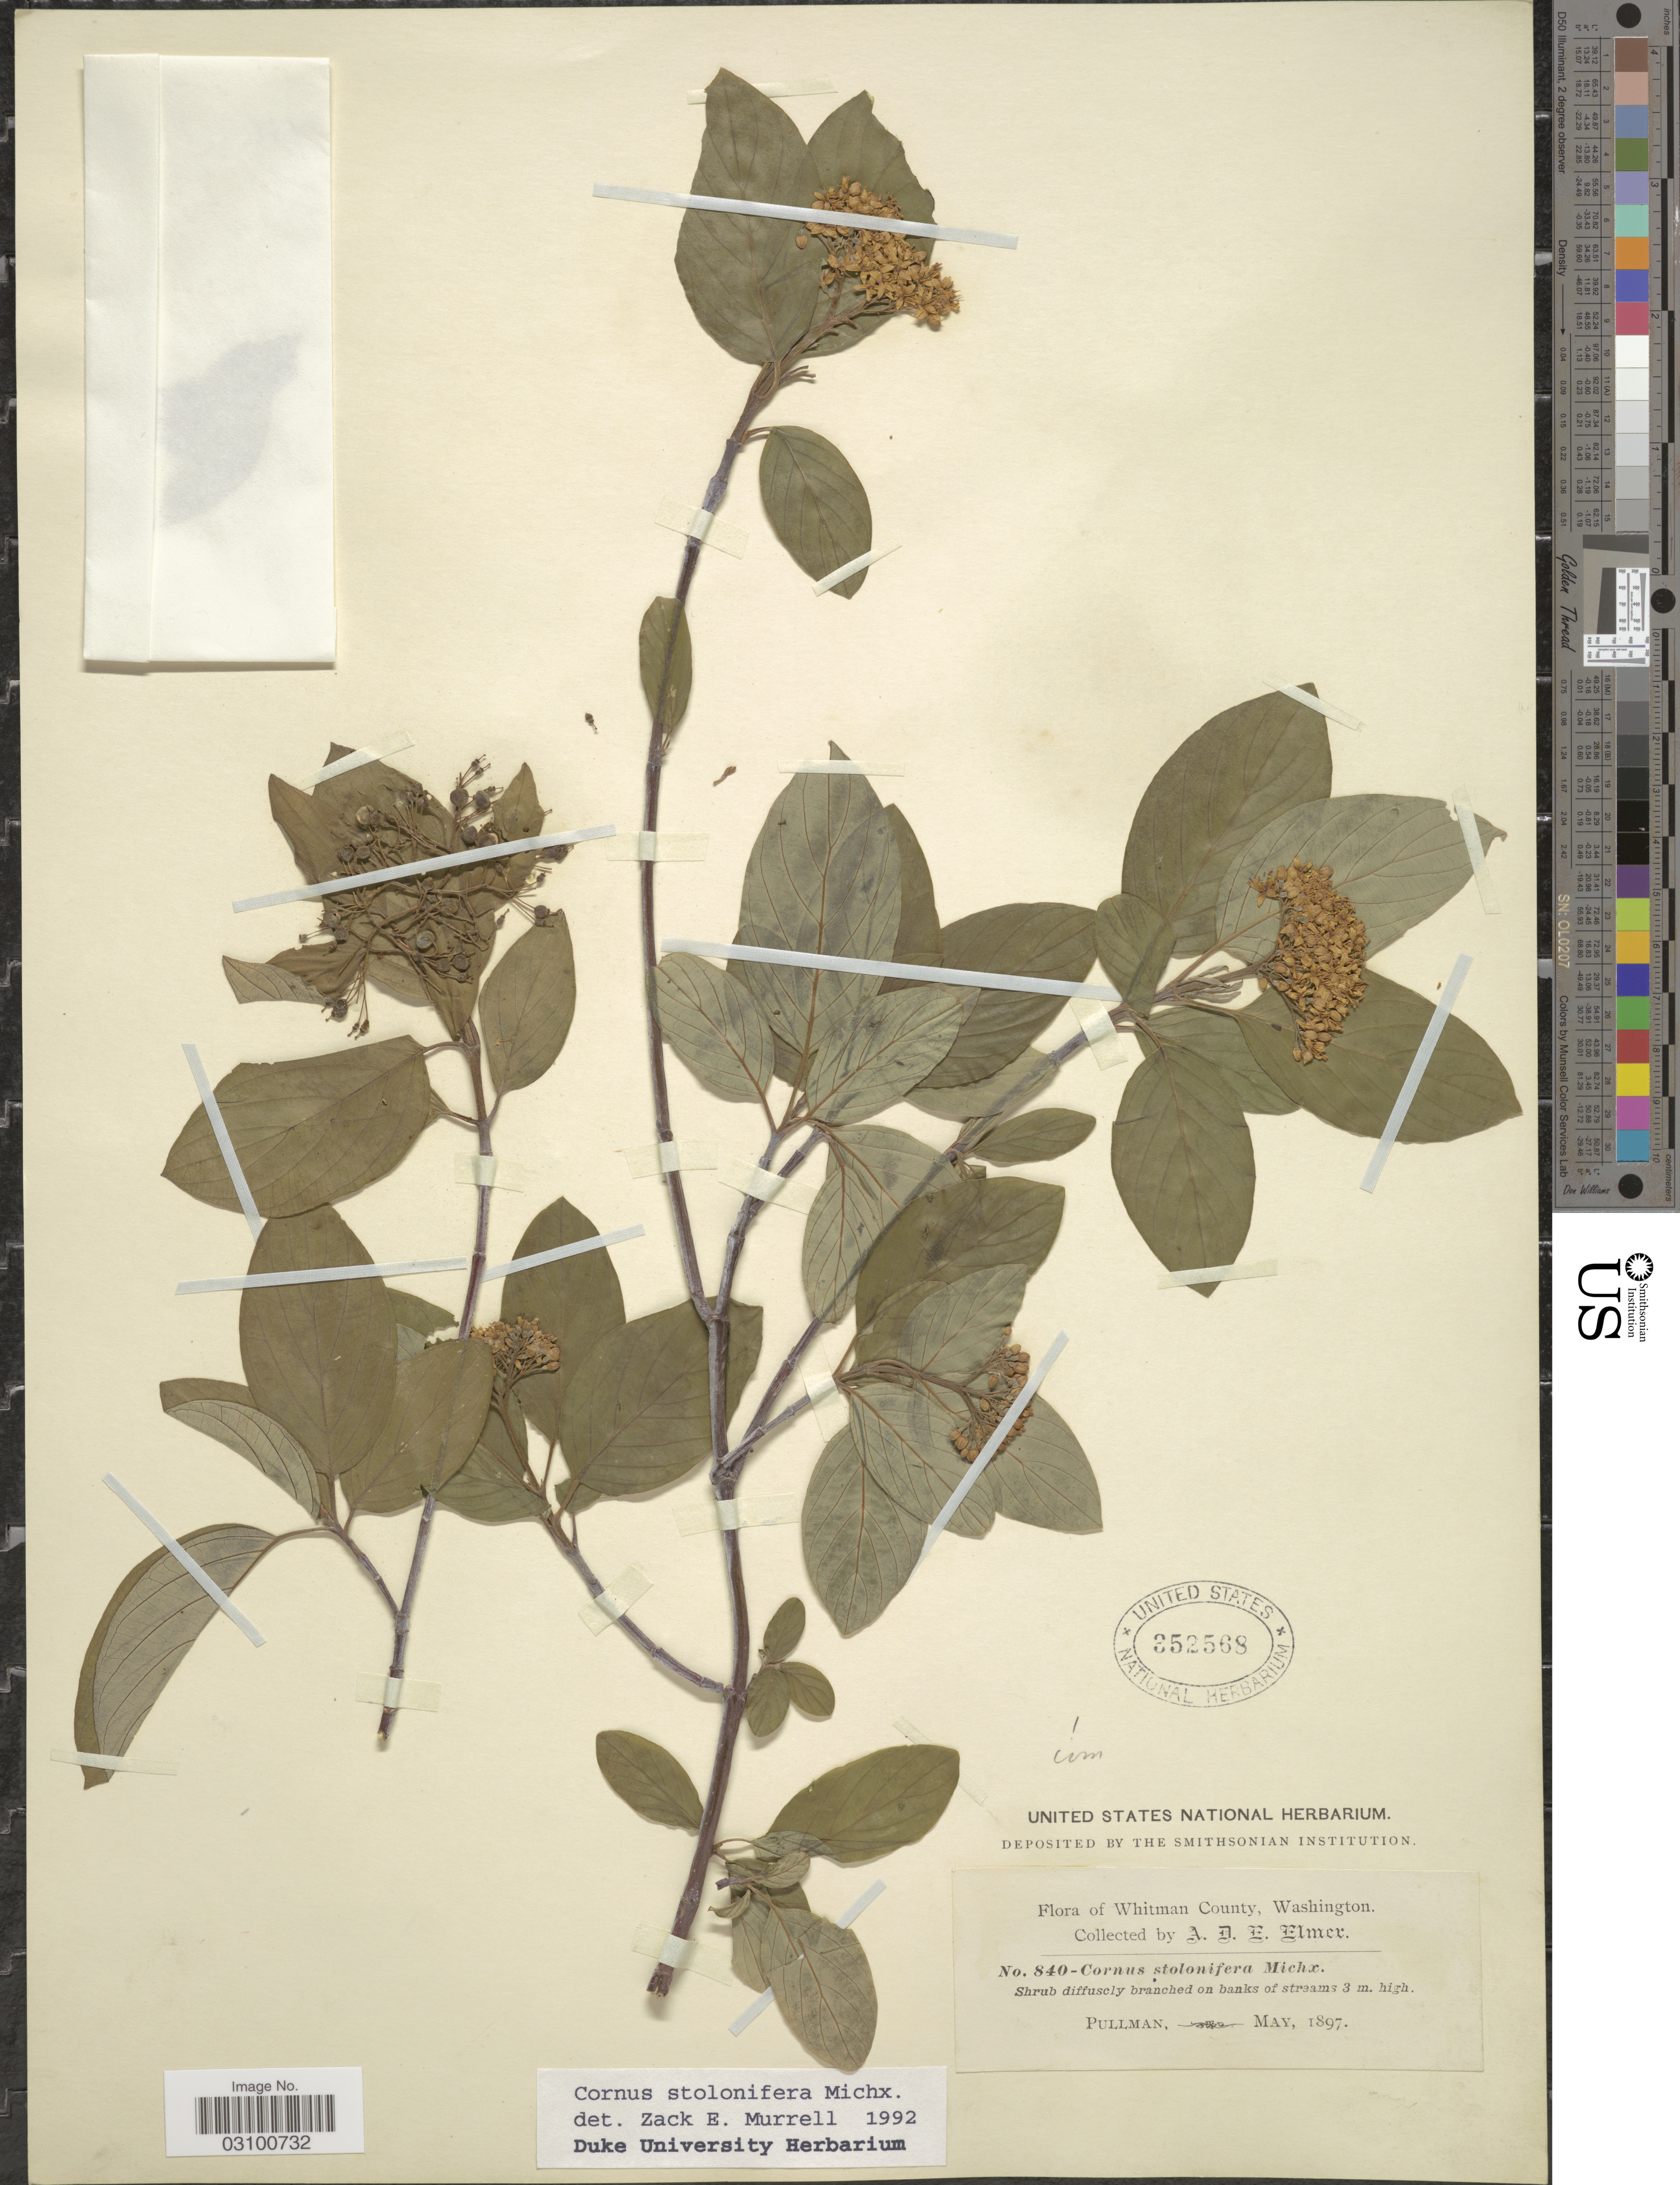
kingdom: Plantae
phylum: Tracheophyta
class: Magnoliopsida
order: Cornales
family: Cornaceae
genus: Cornus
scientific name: Cornus sericea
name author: L.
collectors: A. D. E. Elmer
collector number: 840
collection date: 1897-05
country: United States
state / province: Washington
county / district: Whitman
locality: Whitman County. Pullman.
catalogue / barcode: US 352568